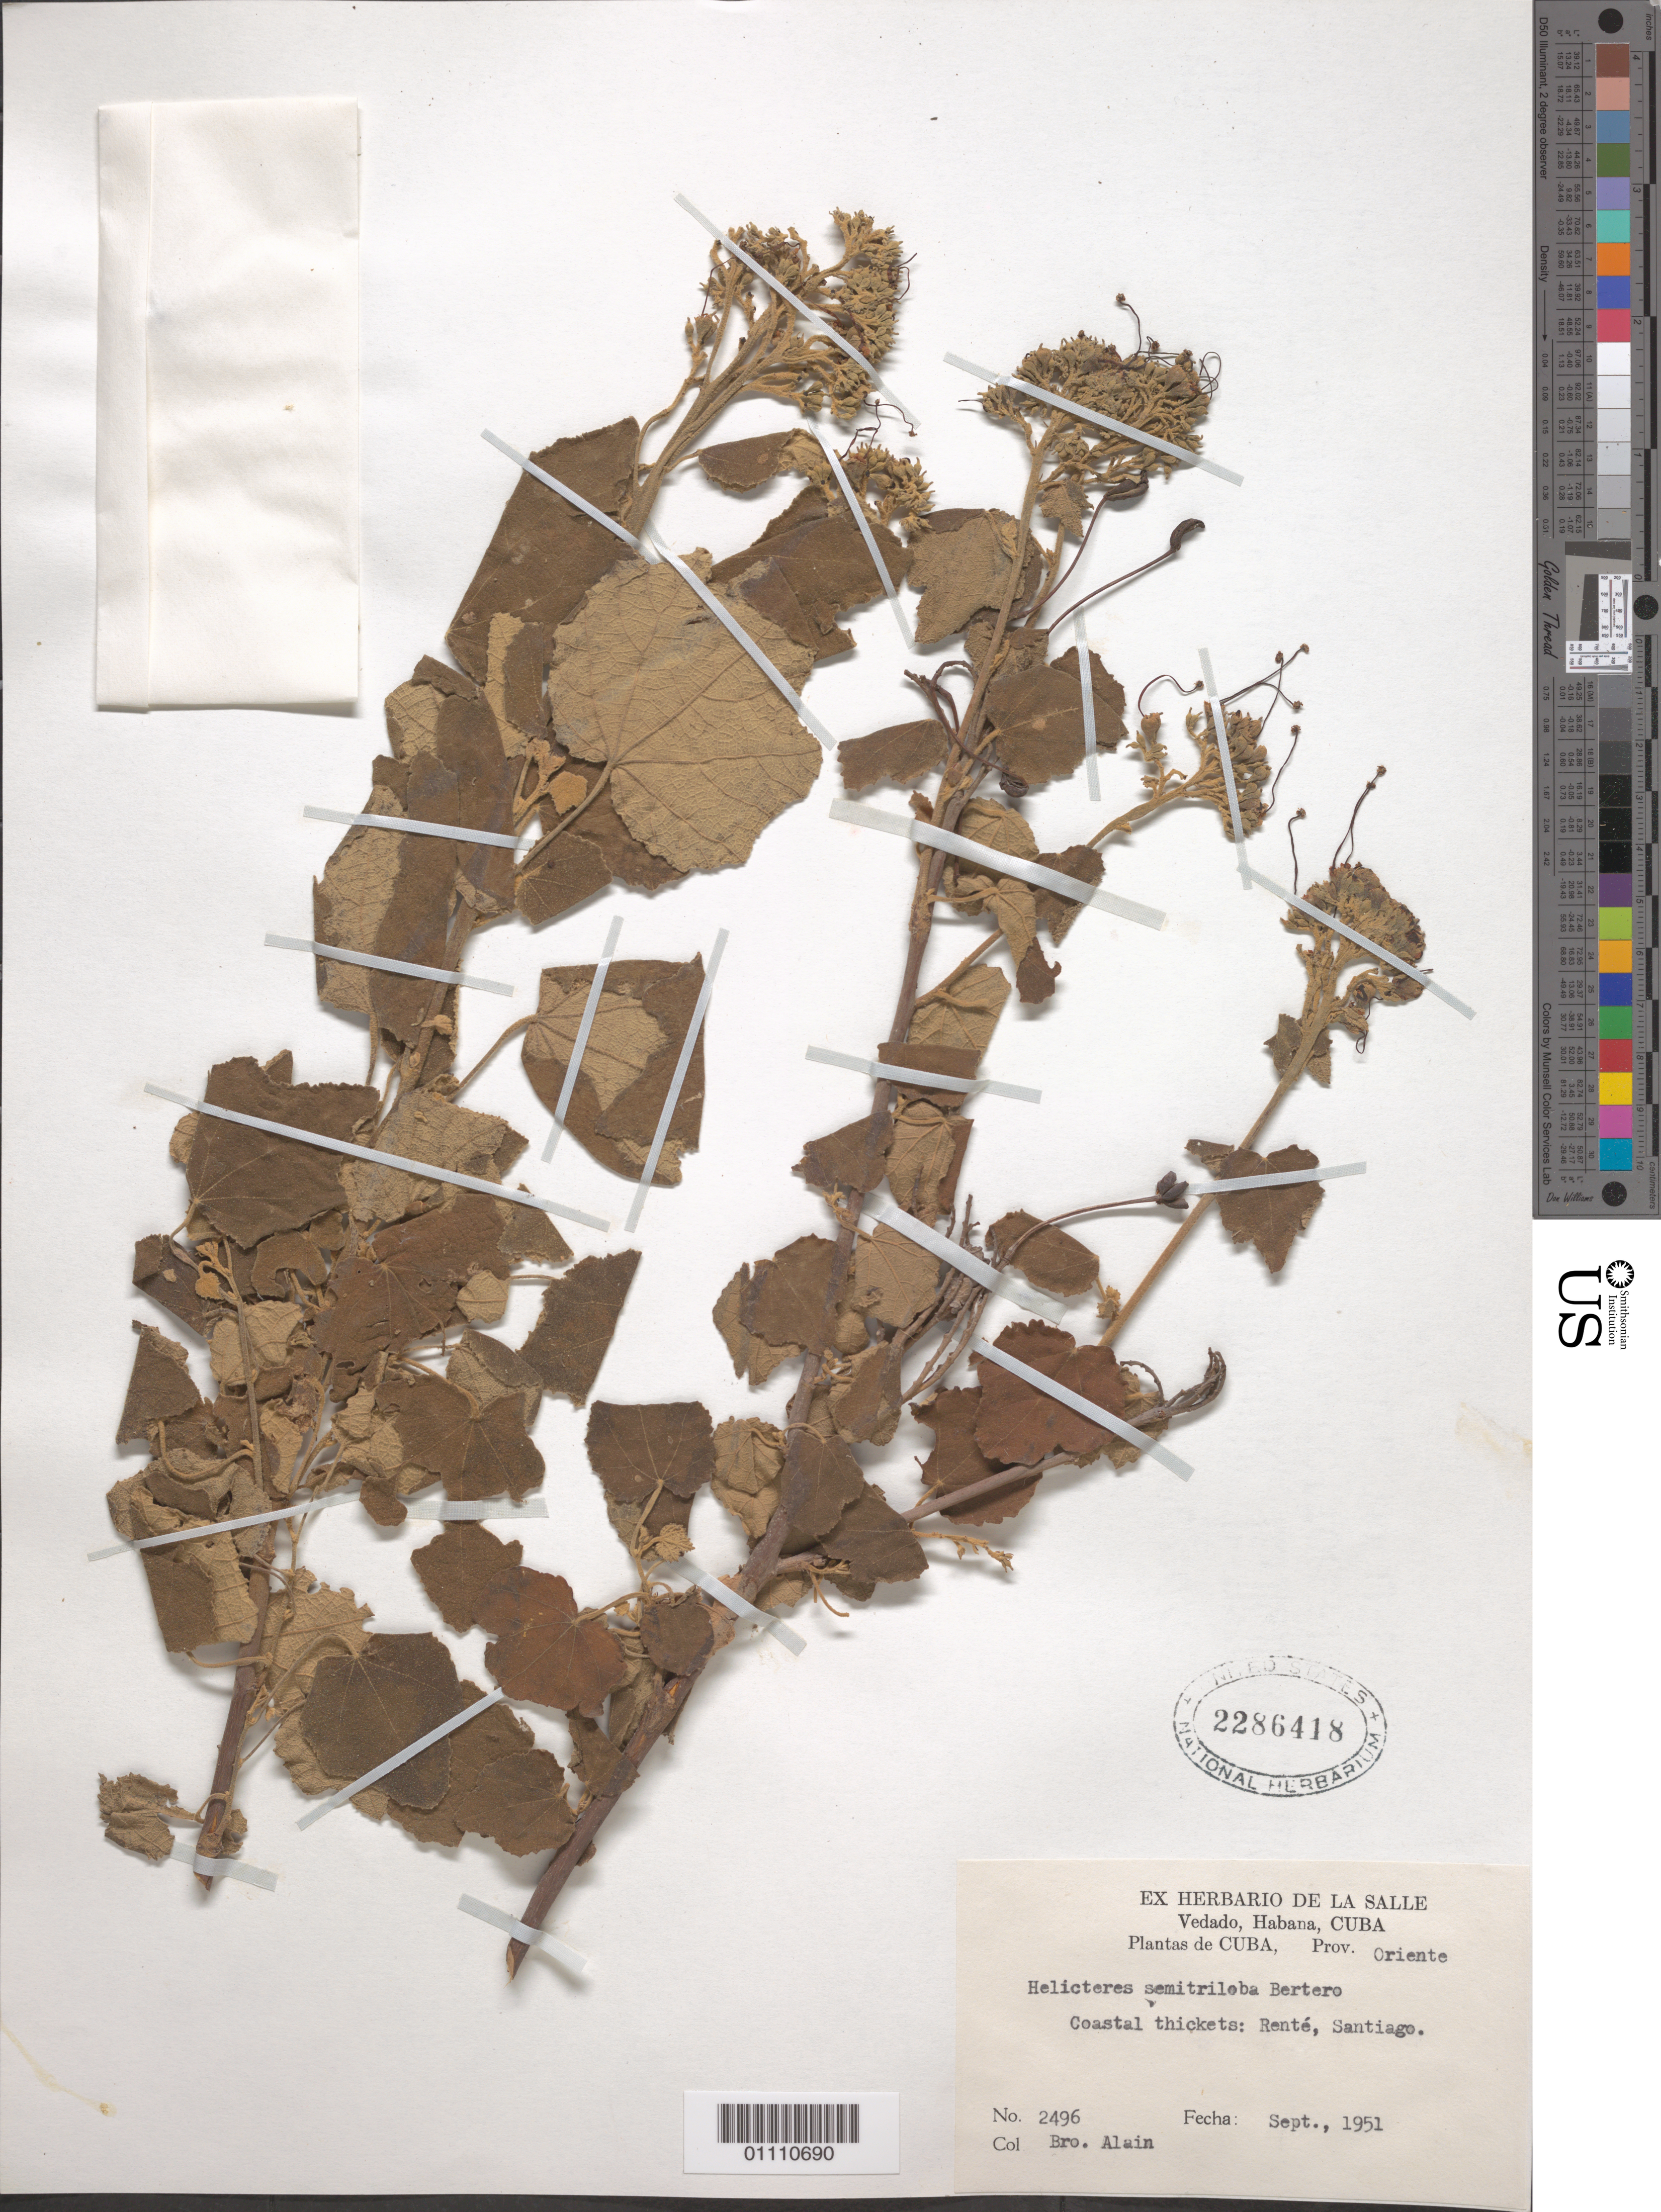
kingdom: Plantae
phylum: Tracheophyta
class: Magnoliopsida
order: Malvales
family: Malvaceae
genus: Helicteres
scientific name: Helicteres semitriloba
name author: Bertero ex DC.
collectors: A. H. Liogier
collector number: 2496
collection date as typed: Sep 1951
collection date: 1951-09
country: Cuba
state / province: Santiago de Cuba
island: Cuba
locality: Renté, Santiago, Prov Oriente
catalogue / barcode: US 2286418